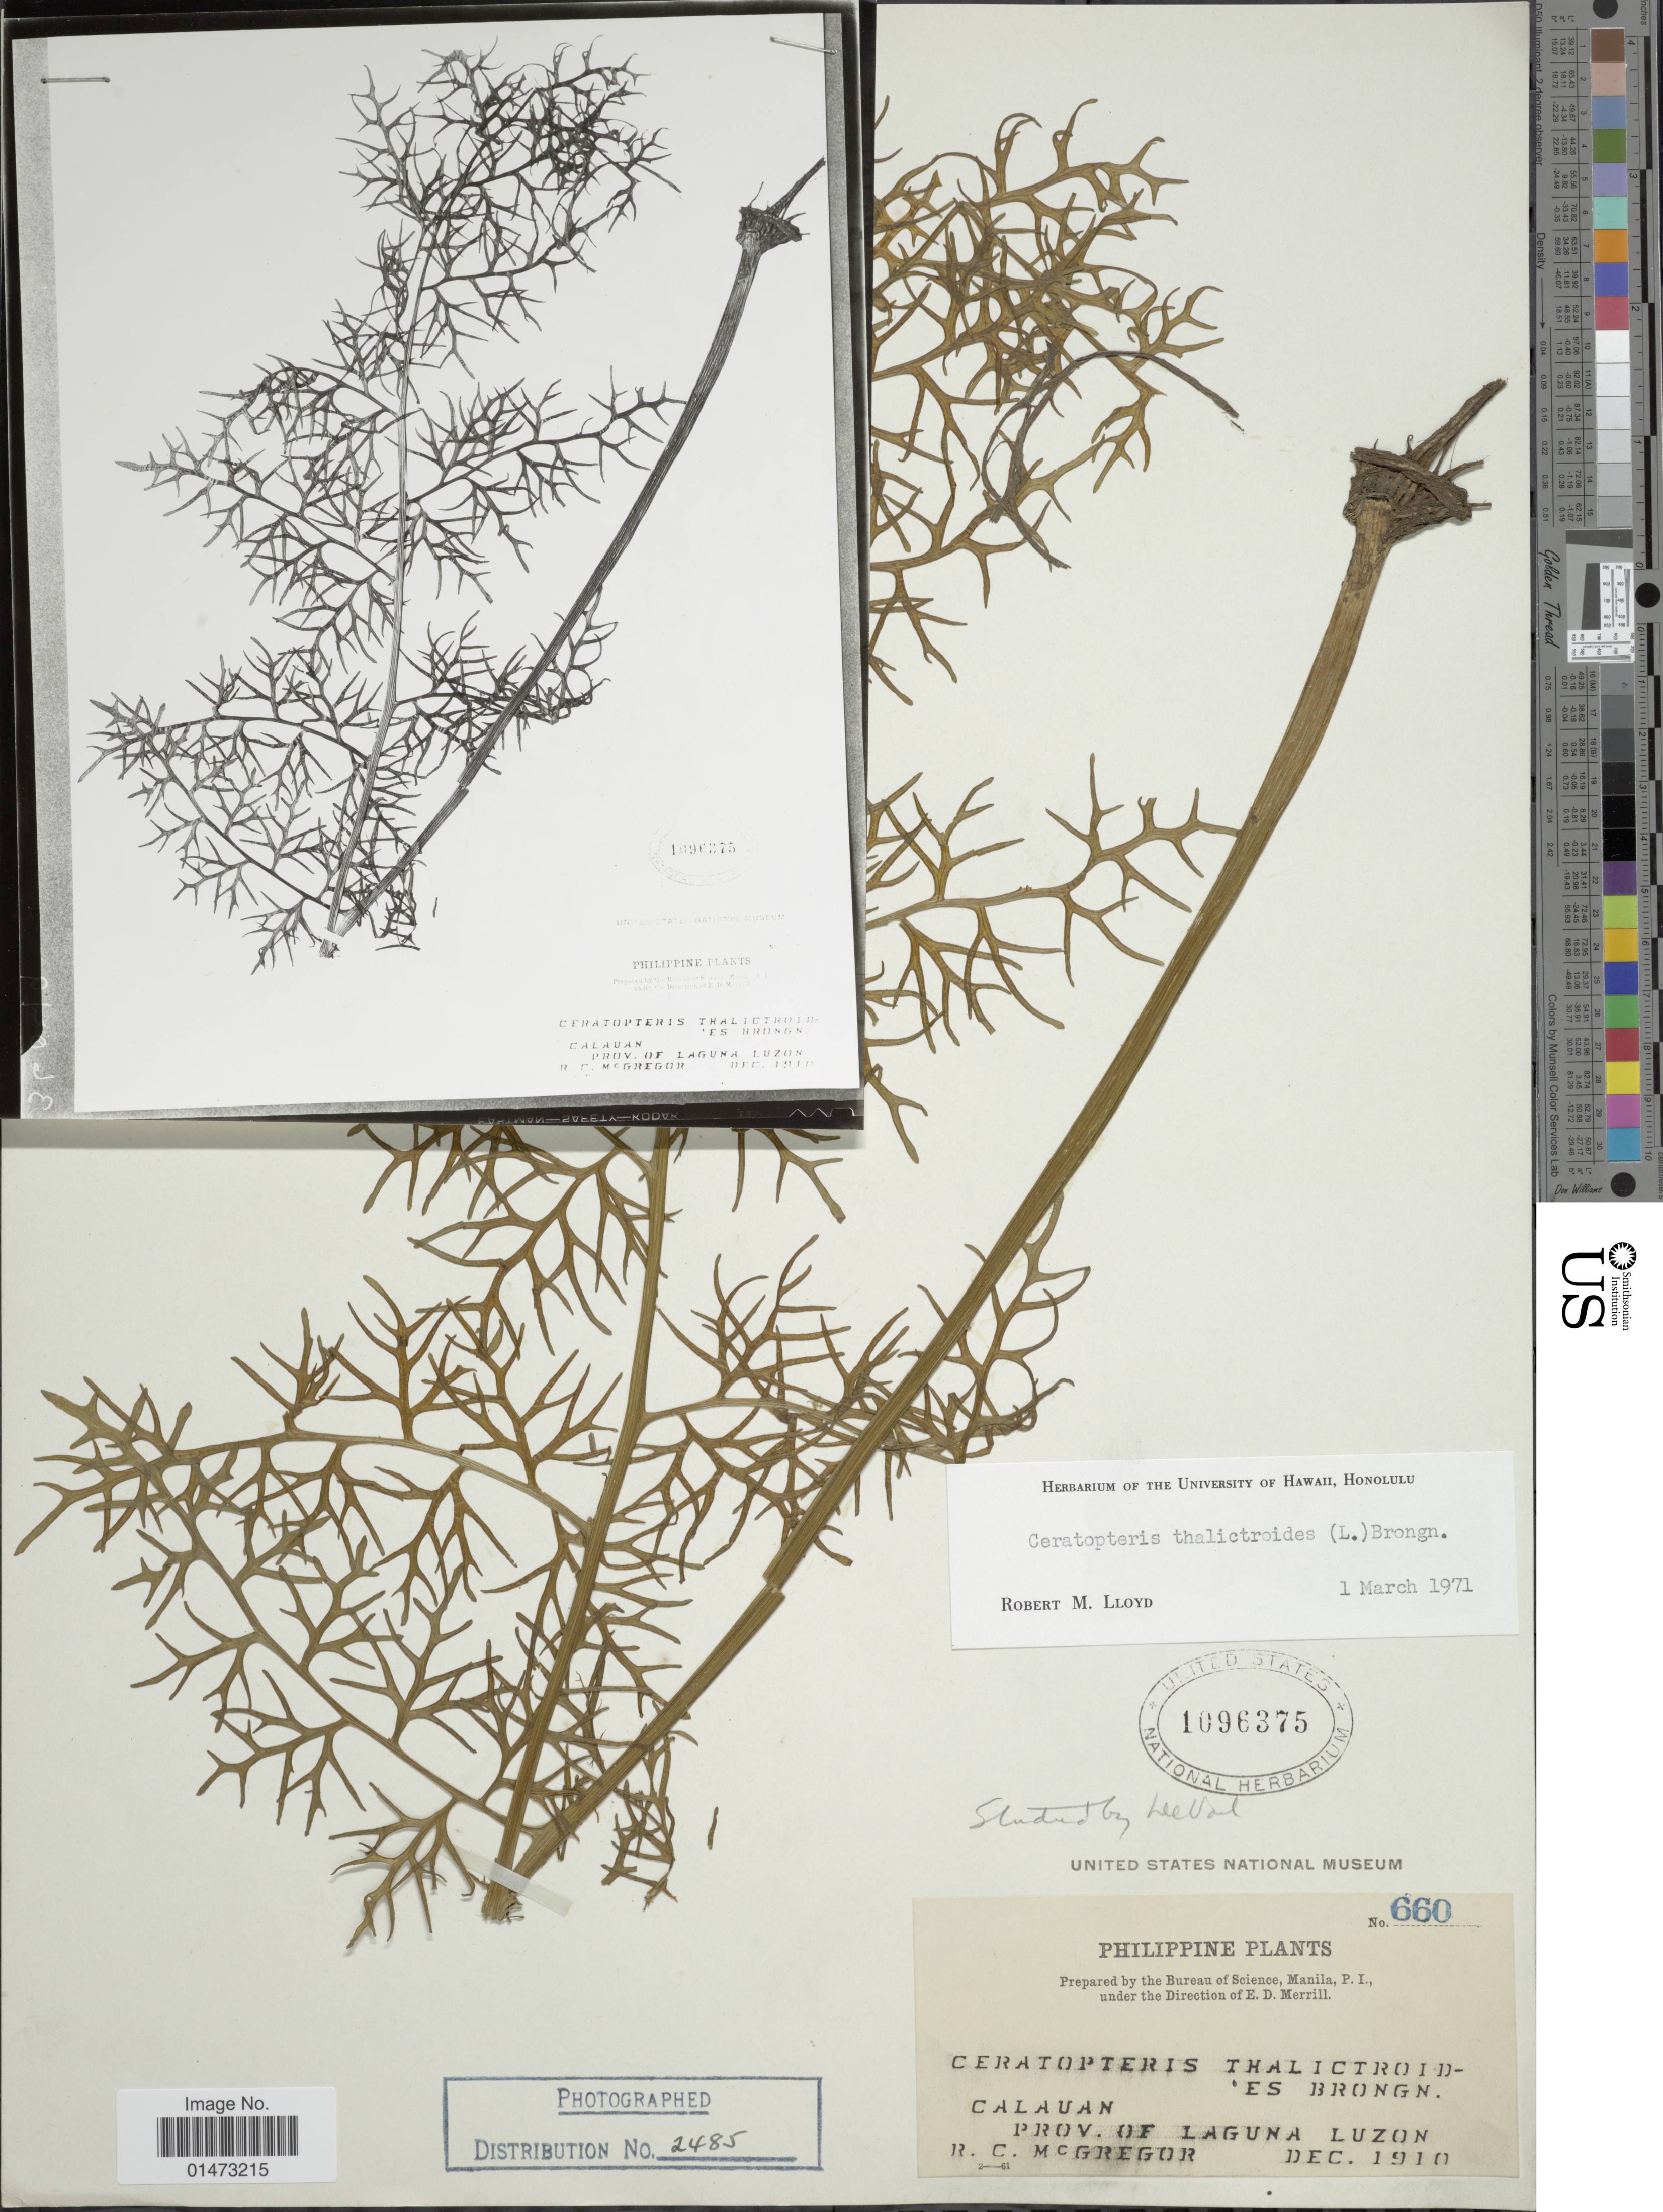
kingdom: Plantae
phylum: Tracheophyta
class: Polypodiopsida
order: Polypodiales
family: Pteridaceae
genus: Ceratopteris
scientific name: Ceratopteris thalictroides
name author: (L.) Brongn.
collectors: R. C. McGregor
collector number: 660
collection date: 1910-12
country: Philippines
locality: Calauan, Prov. of Laguna, Luzon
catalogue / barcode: US 1096375